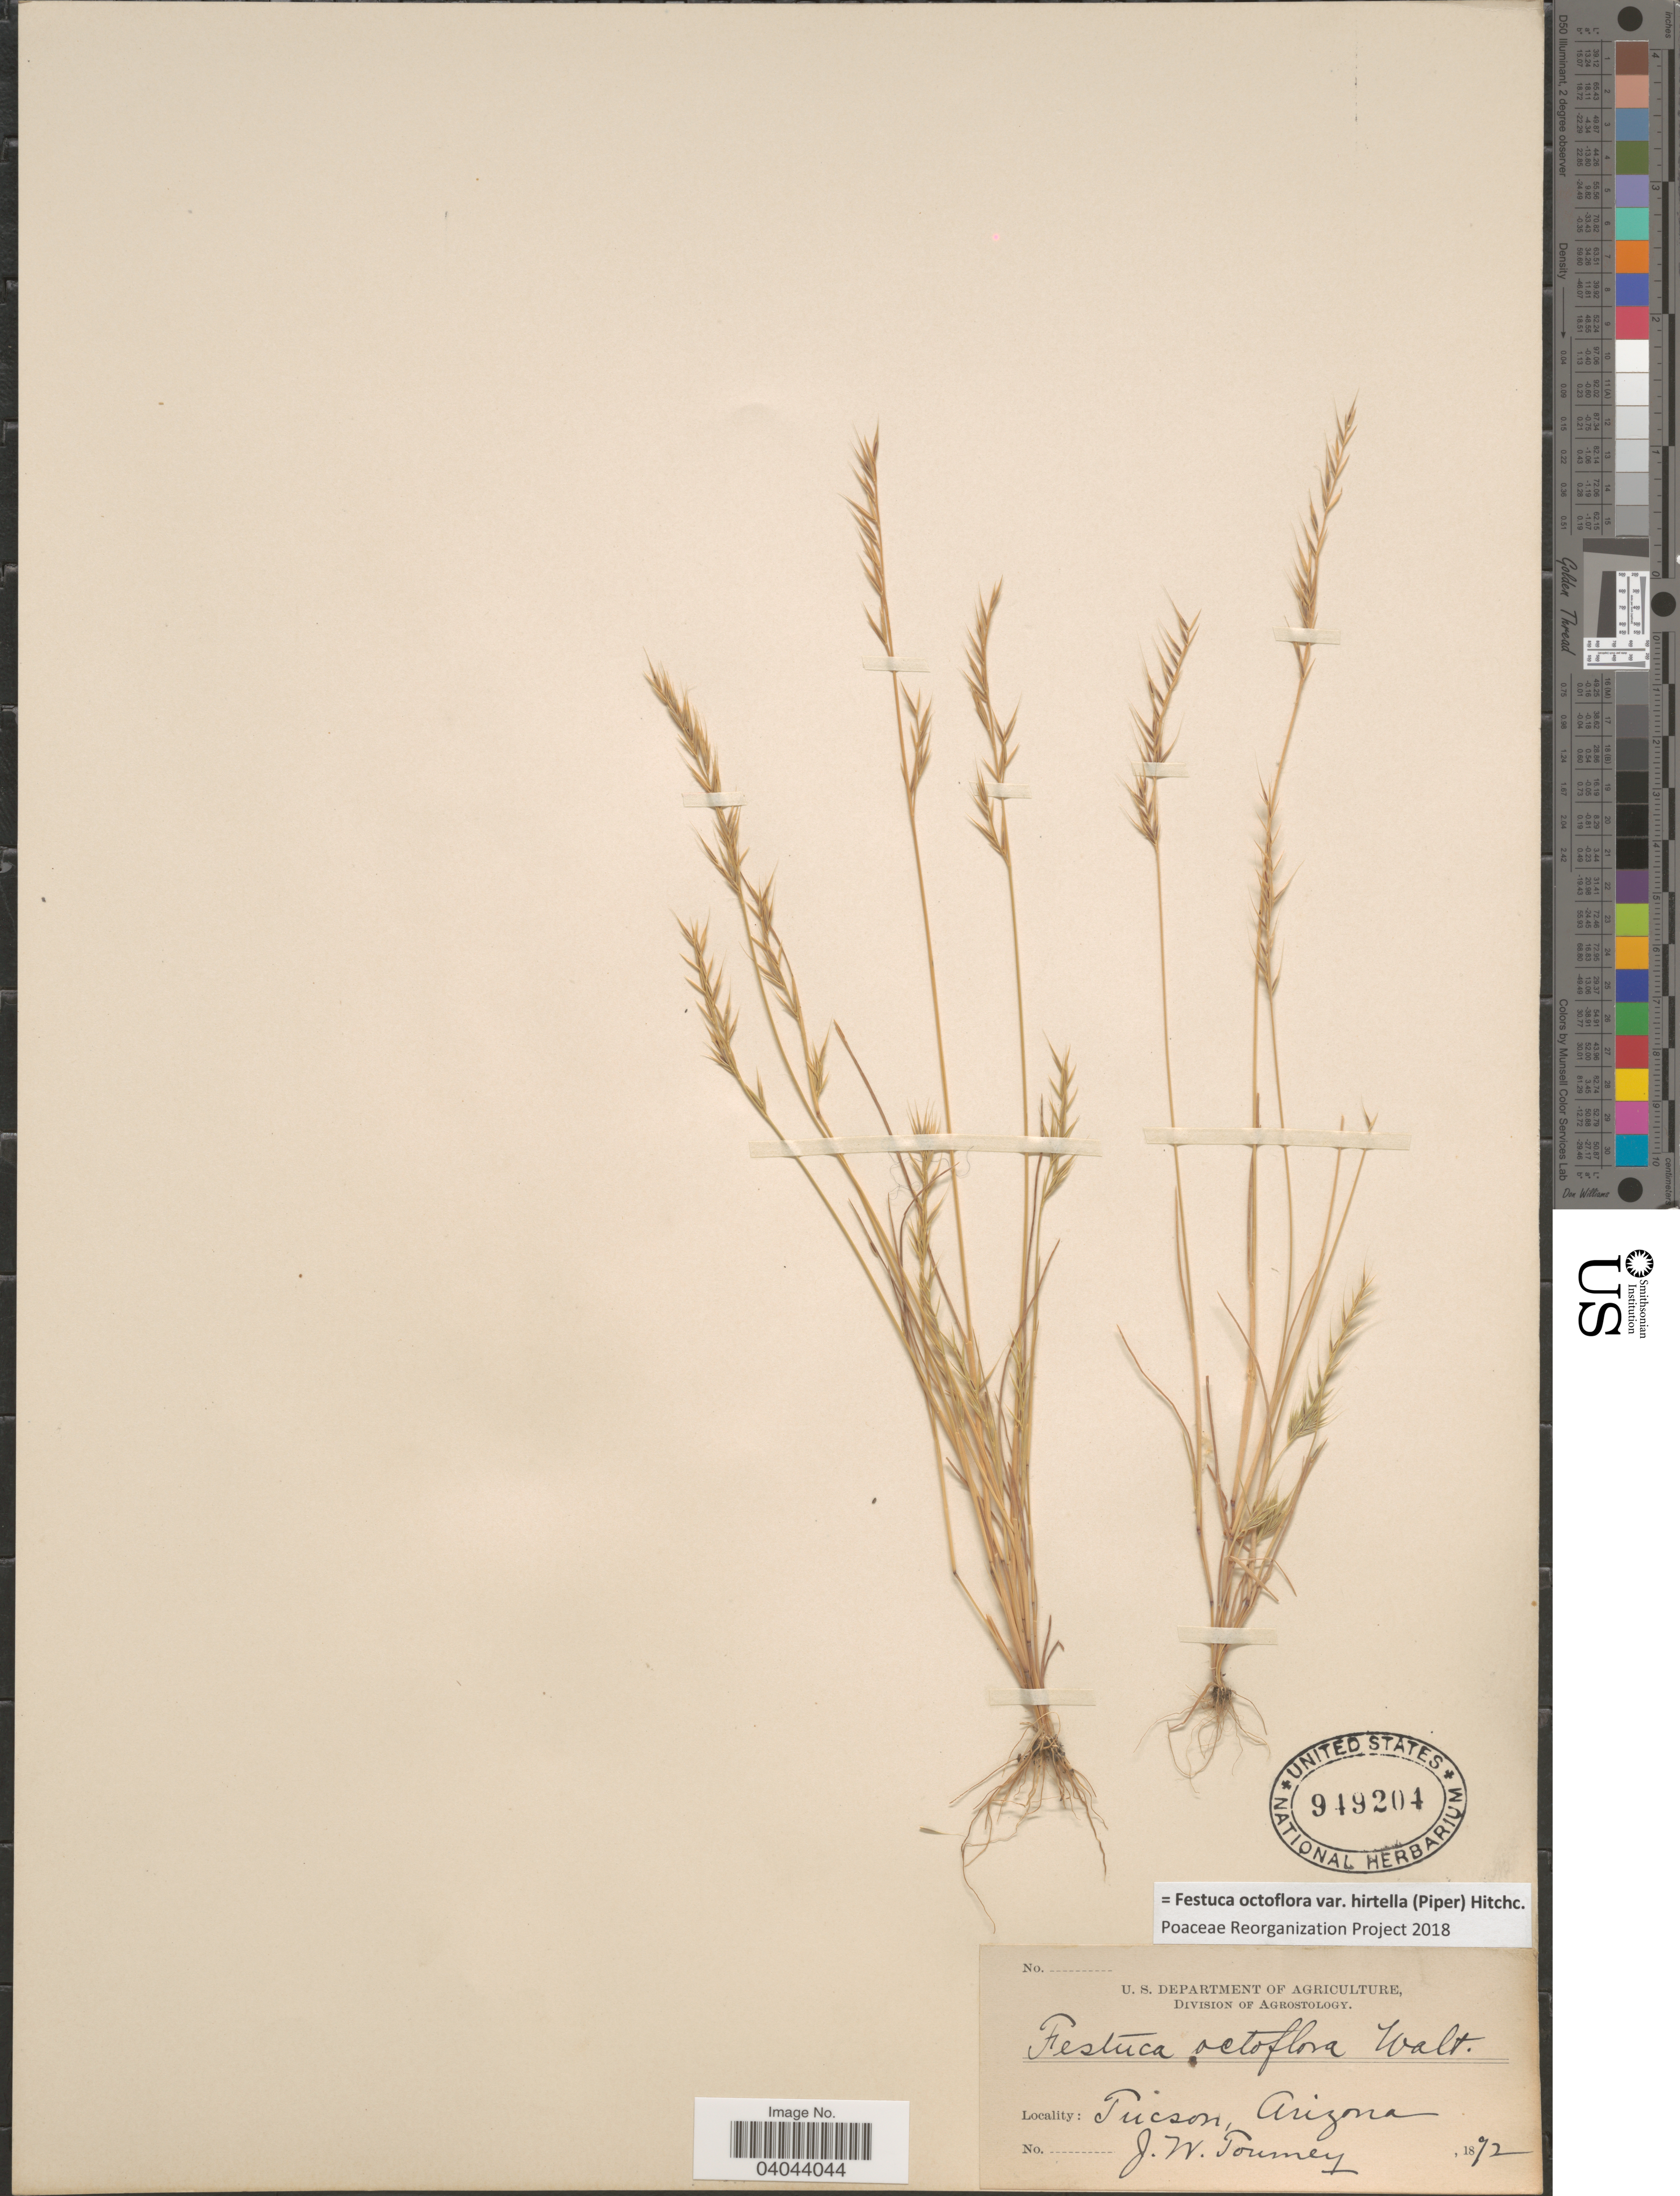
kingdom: Plantae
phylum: Tracheophyta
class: Liliopsida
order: Poales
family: Poaceae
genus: Festuca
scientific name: Festuca octoflora var. hirtella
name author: Piper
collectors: J. W. Toumey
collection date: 1872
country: United States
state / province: Arizona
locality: Tucson.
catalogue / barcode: US 949204